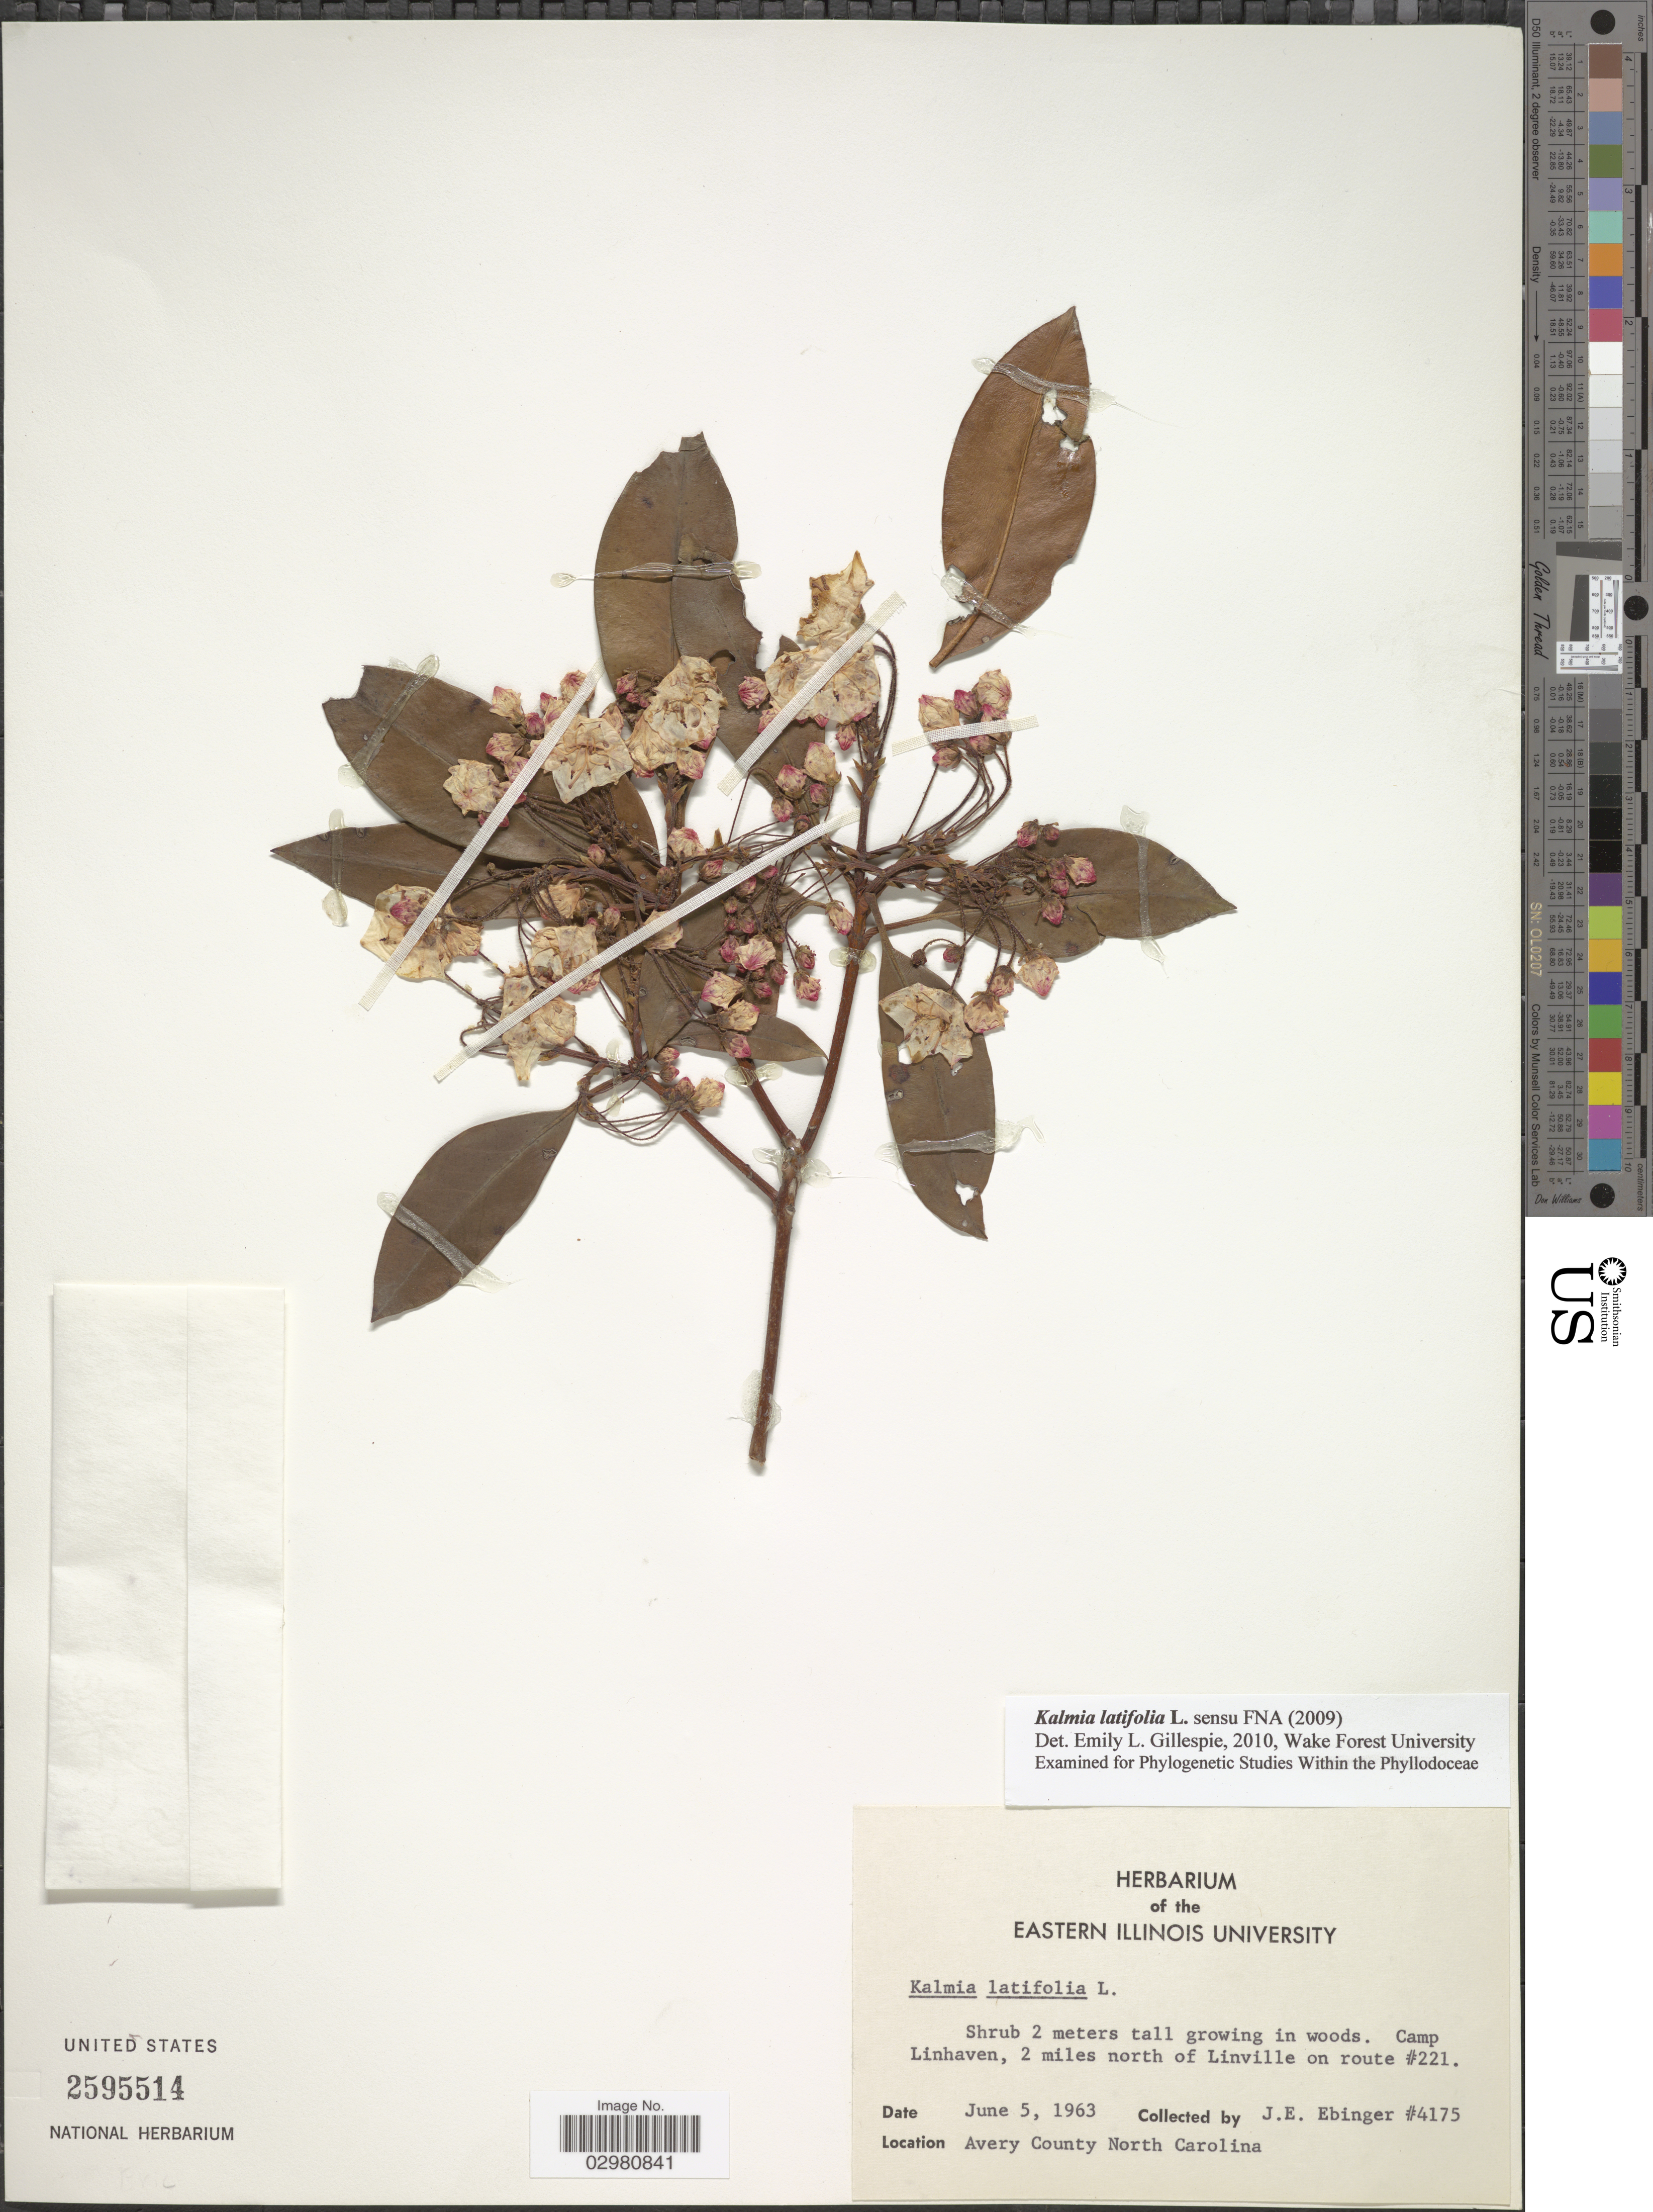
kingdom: Plantae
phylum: Tracheophyta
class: Magnoliopsida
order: Ericales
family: Ericaceae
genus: Kalmia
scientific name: Kalmia latifolia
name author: L.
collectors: J. Ebinger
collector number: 4175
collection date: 1963-06-05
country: United States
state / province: North Carolina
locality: Camp Linhaven, 2 miles north of Linville on route #221. Avery County.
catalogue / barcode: US 2595514